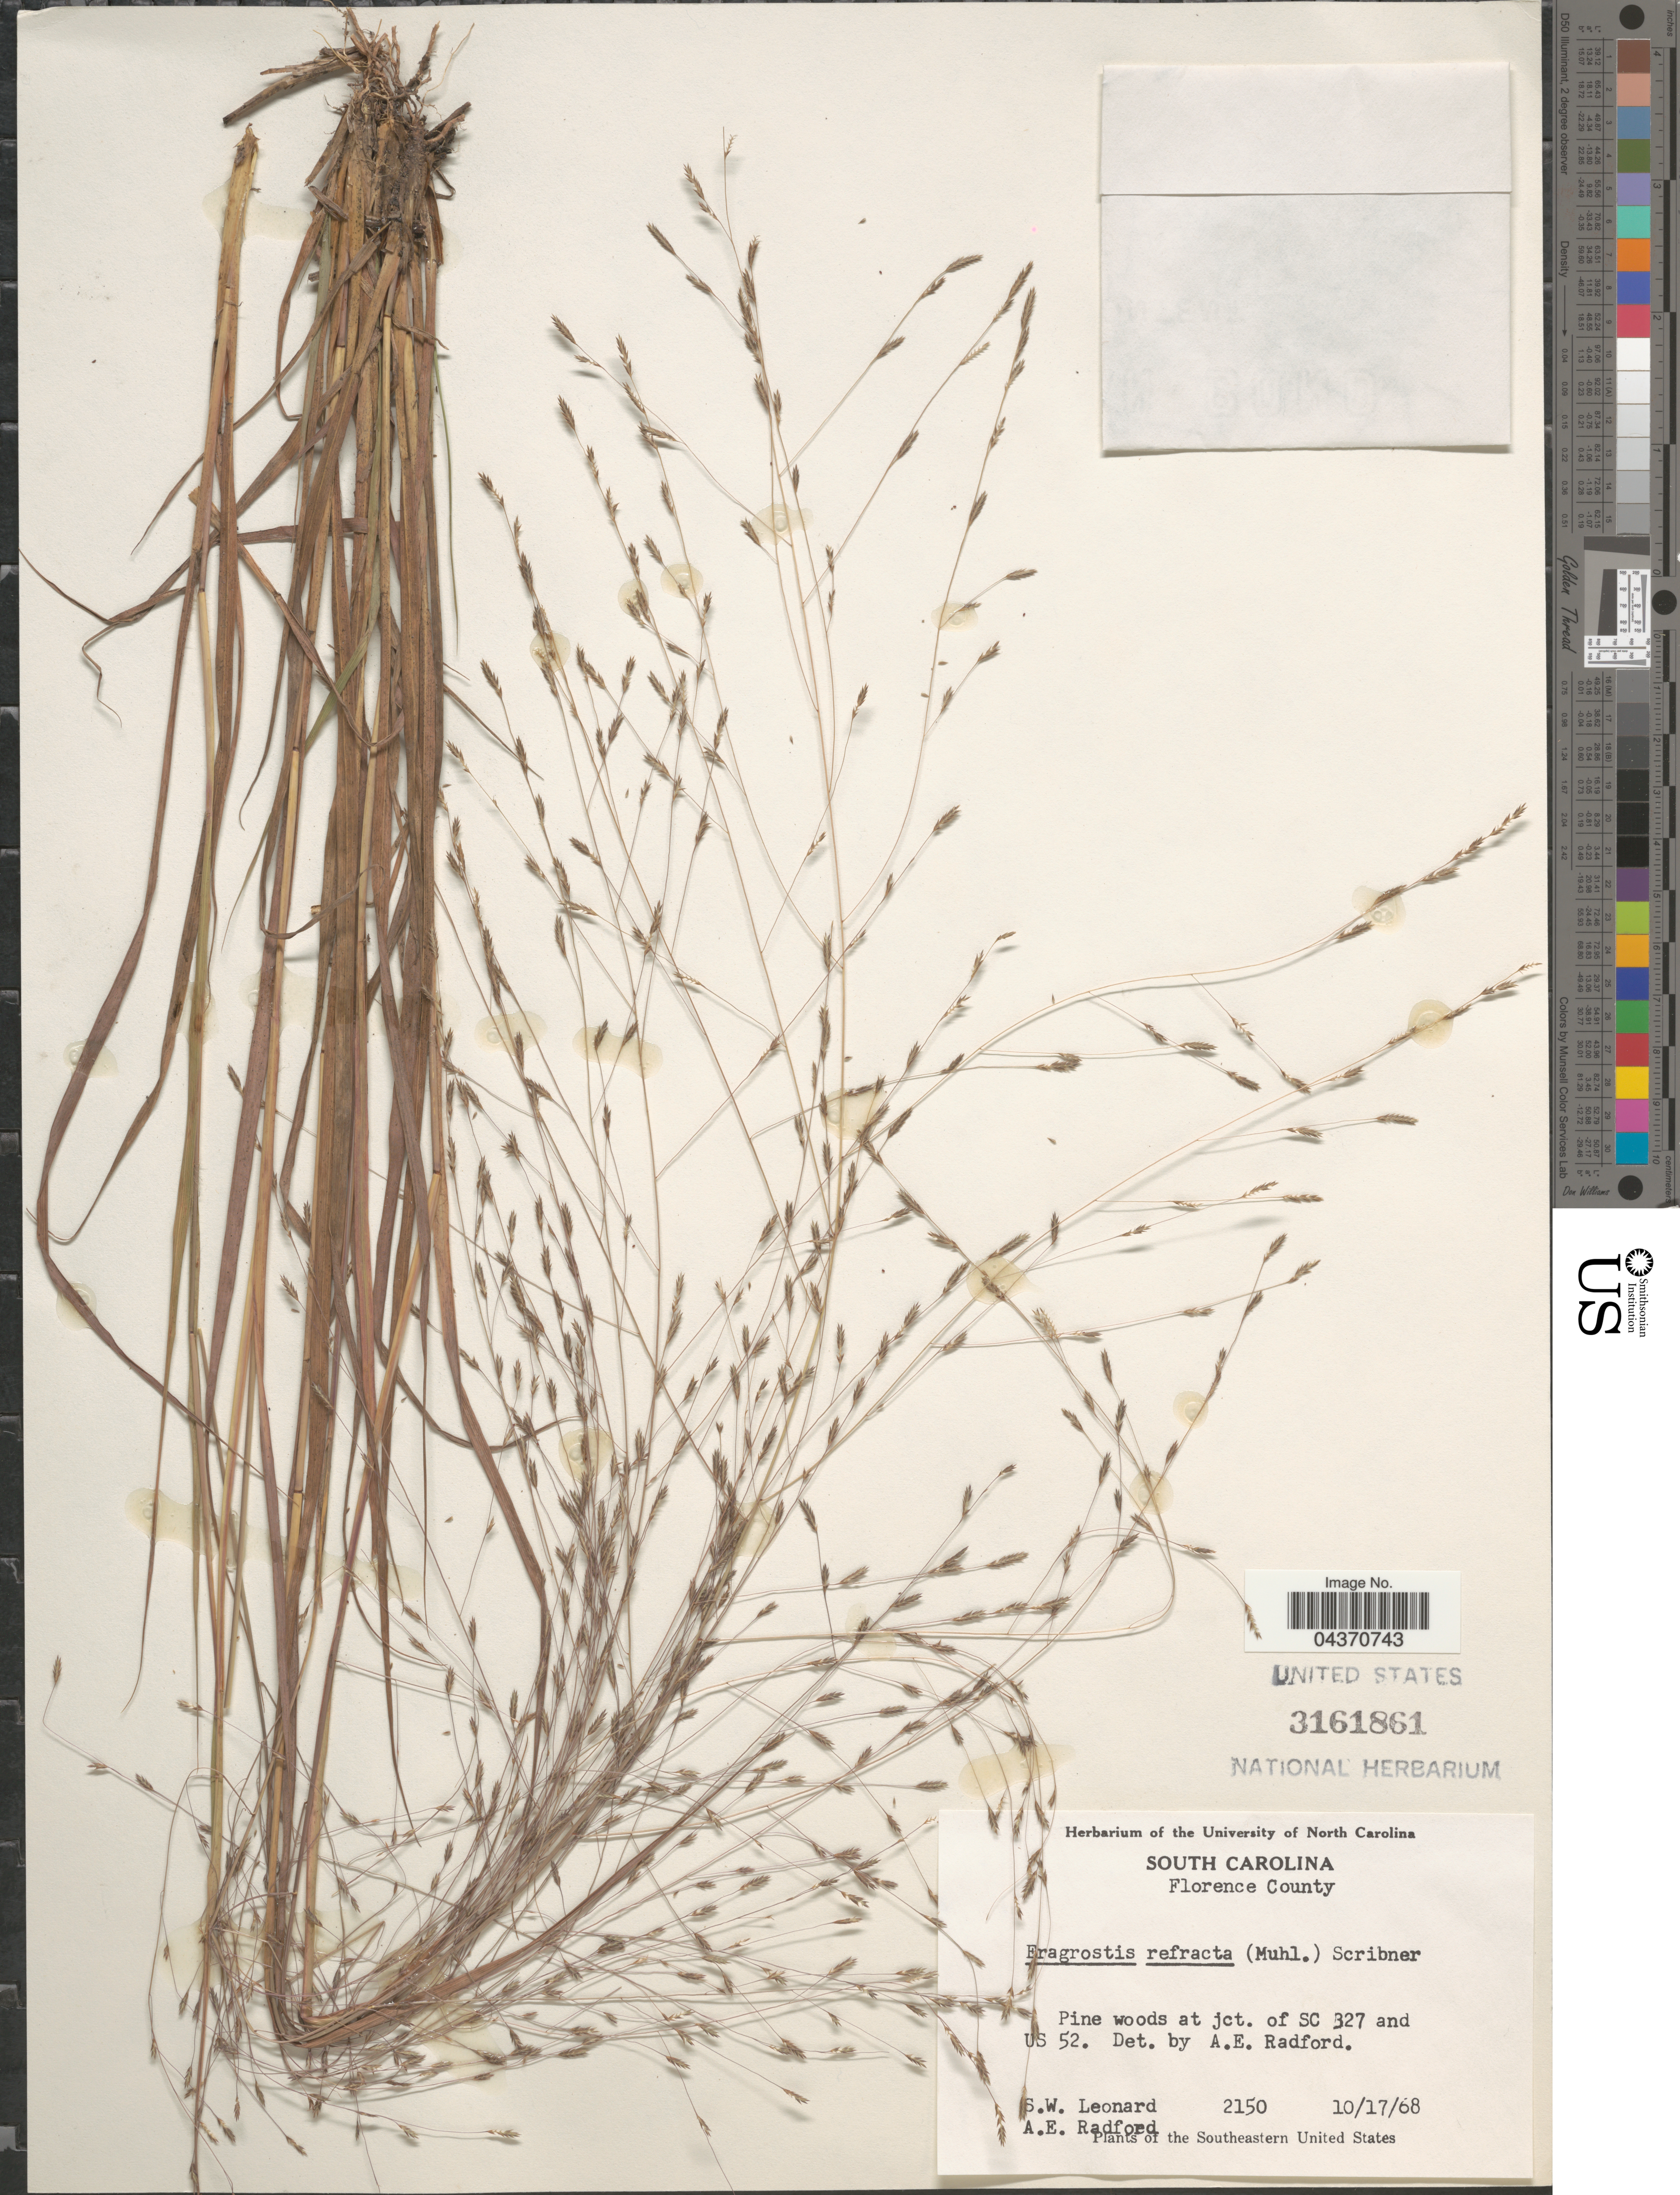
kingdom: Plantae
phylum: Tracheophyta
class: Liliopsida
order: Poales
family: Poaceae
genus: Eragrostis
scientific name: Eragrostis refracta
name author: (Muhl.) Scribn.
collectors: S. W. Leonard & A. E. Radford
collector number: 2150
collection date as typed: Transcribed d/m/y: 17/10/68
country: United States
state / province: South Carolina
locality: Florence County. Pine woods at jct. of SC 327 and US 52. The Southeastern United States.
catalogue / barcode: US 3161861